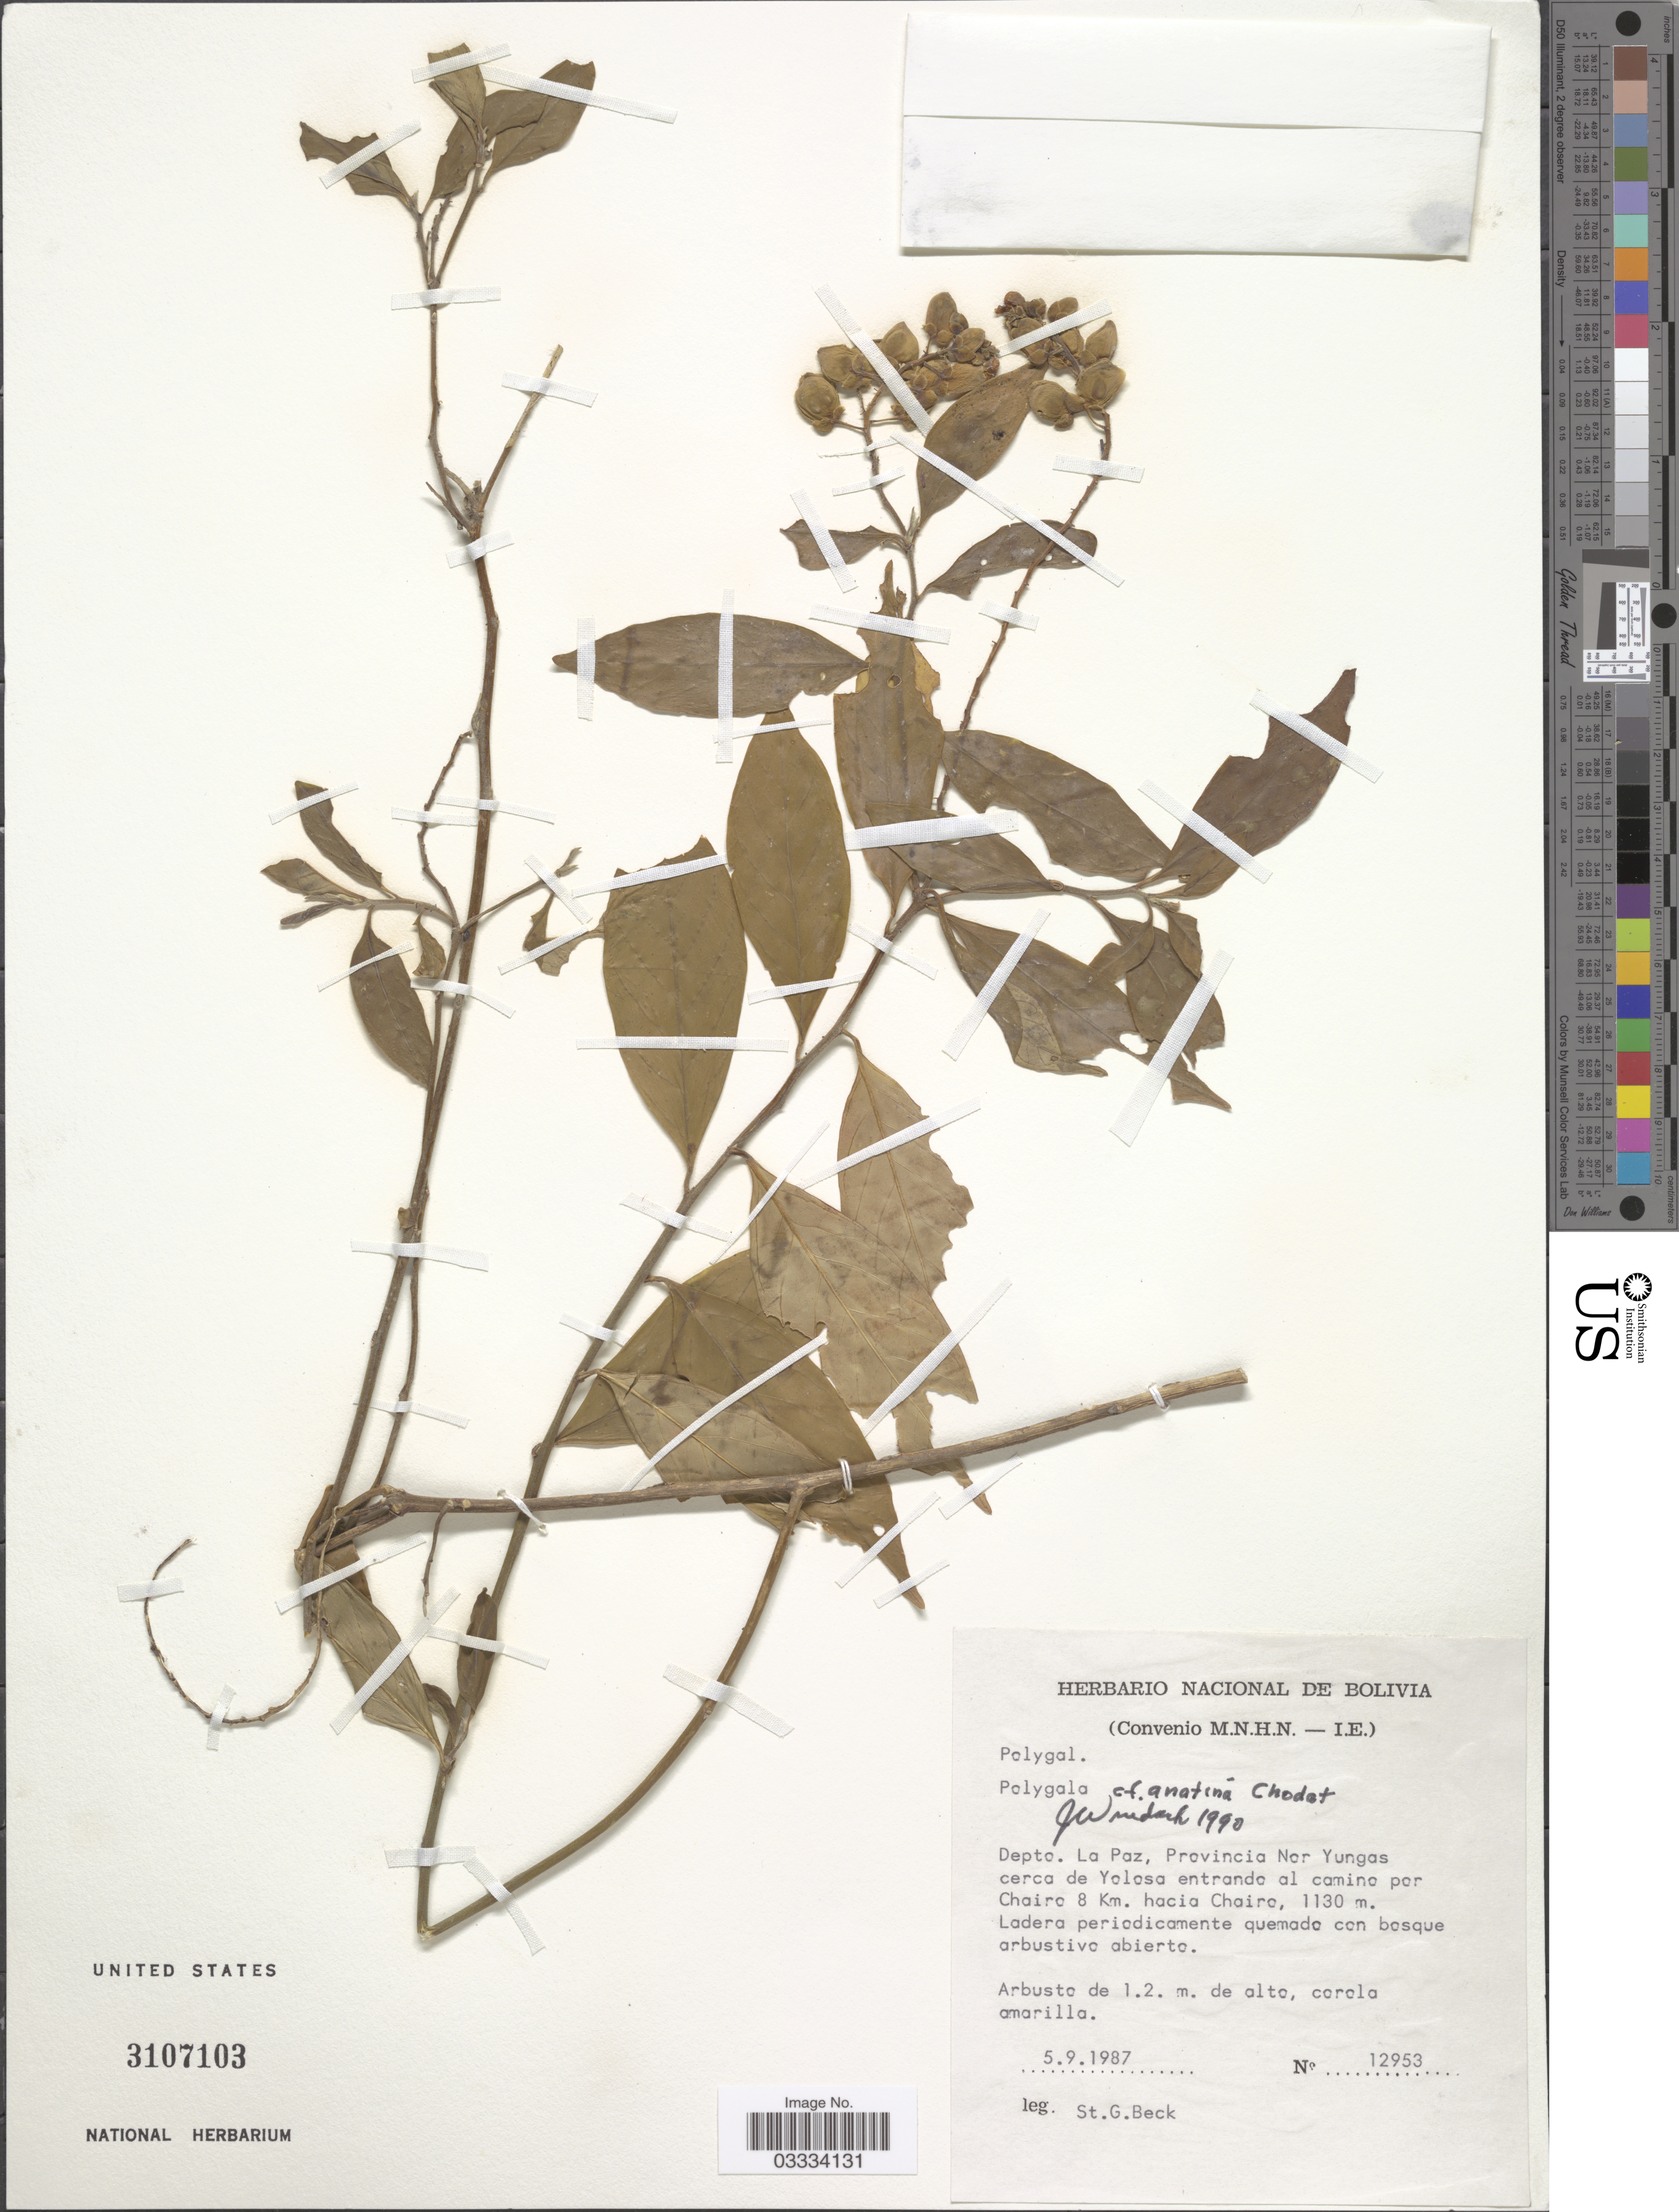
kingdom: Plantae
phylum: Tracheophyta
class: Magnoliopsida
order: Fabales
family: Polygalaceae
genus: Caamembeca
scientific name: Caamembeca andina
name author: (A.W. Benn.) J.F.B. Pastore & Mabb.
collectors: S. G. Beck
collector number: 12953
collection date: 1987-09-05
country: Bolivia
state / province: La Paz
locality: Depto. La Paz, Provincia Nor Yungas cerca de Yolosa entrando al camino por Chairo 8 Km. hacia Chairo.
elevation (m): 1130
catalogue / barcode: US 3107103